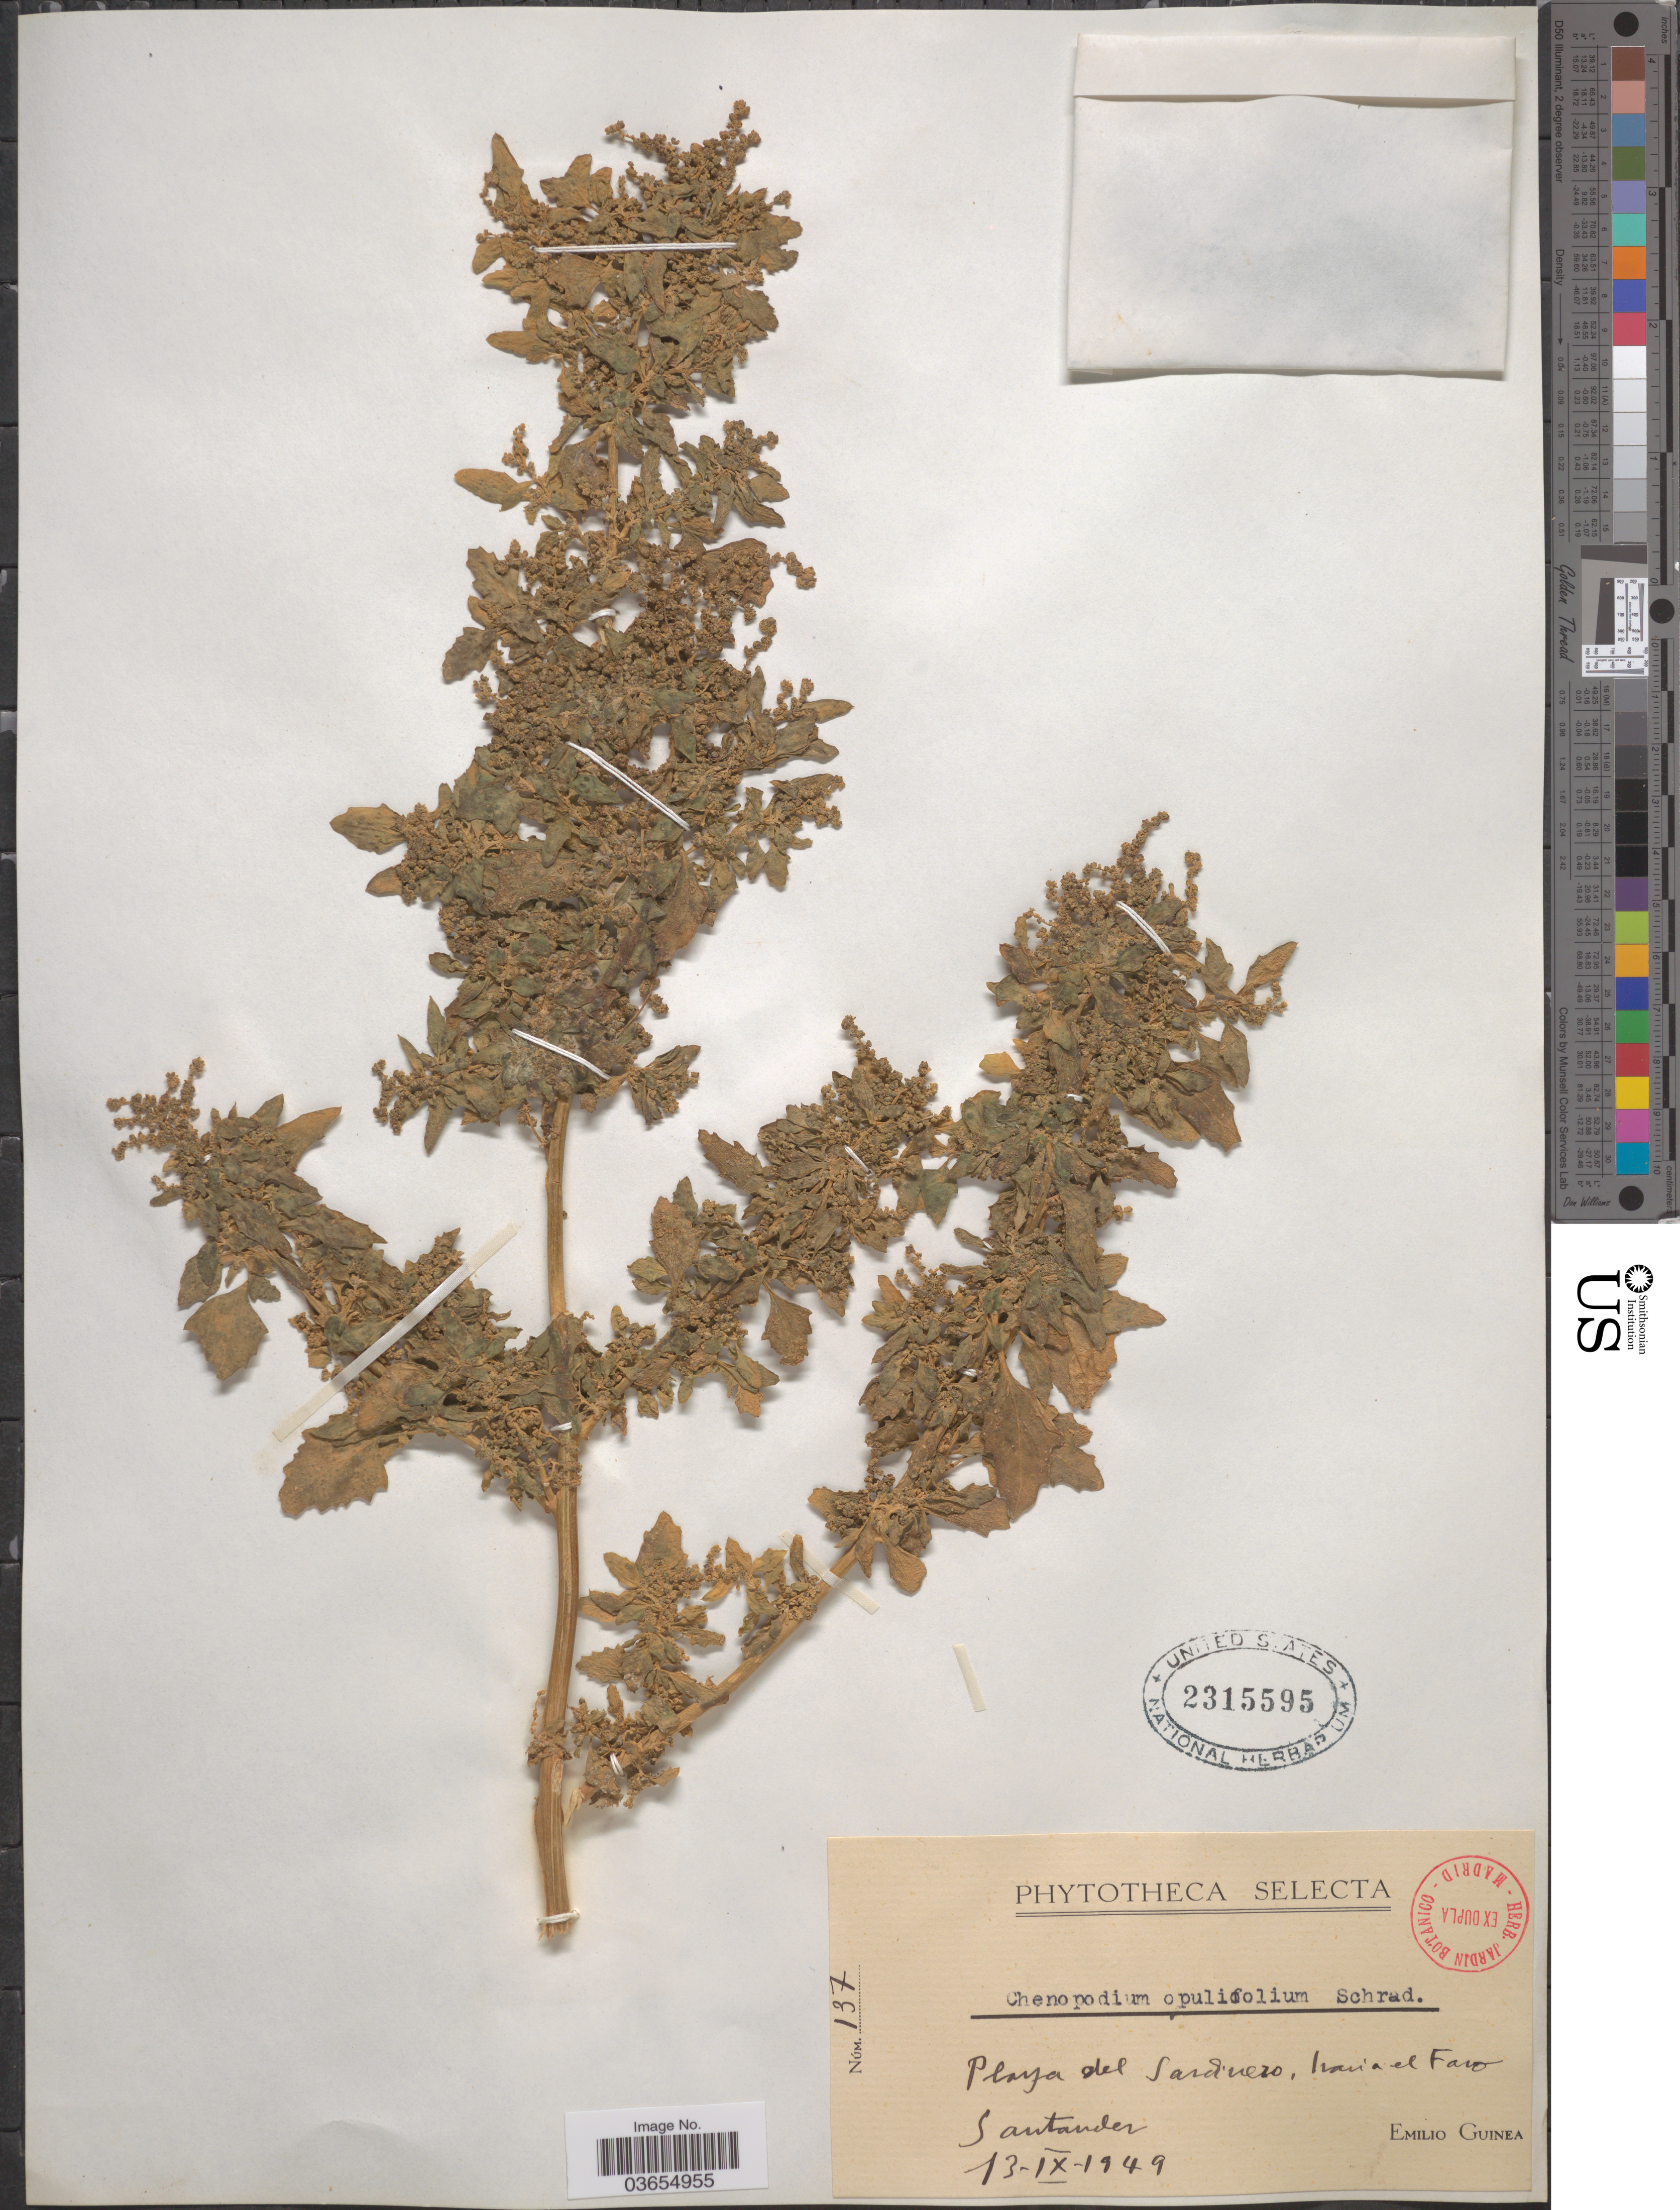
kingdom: Plantae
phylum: Tracheophyta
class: Magnoliopsida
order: Caryophyllales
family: Amaranthaceae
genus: Chenopodium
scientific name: Chenopodium opulifolium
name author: Schrad. ex W.D.J. Koch & Ziz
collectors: E. Guinea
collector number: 137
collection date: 1949-09-13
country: Spain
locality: Playa del Sardinero, hacia el Faro Santander.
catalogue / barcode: US 2315595